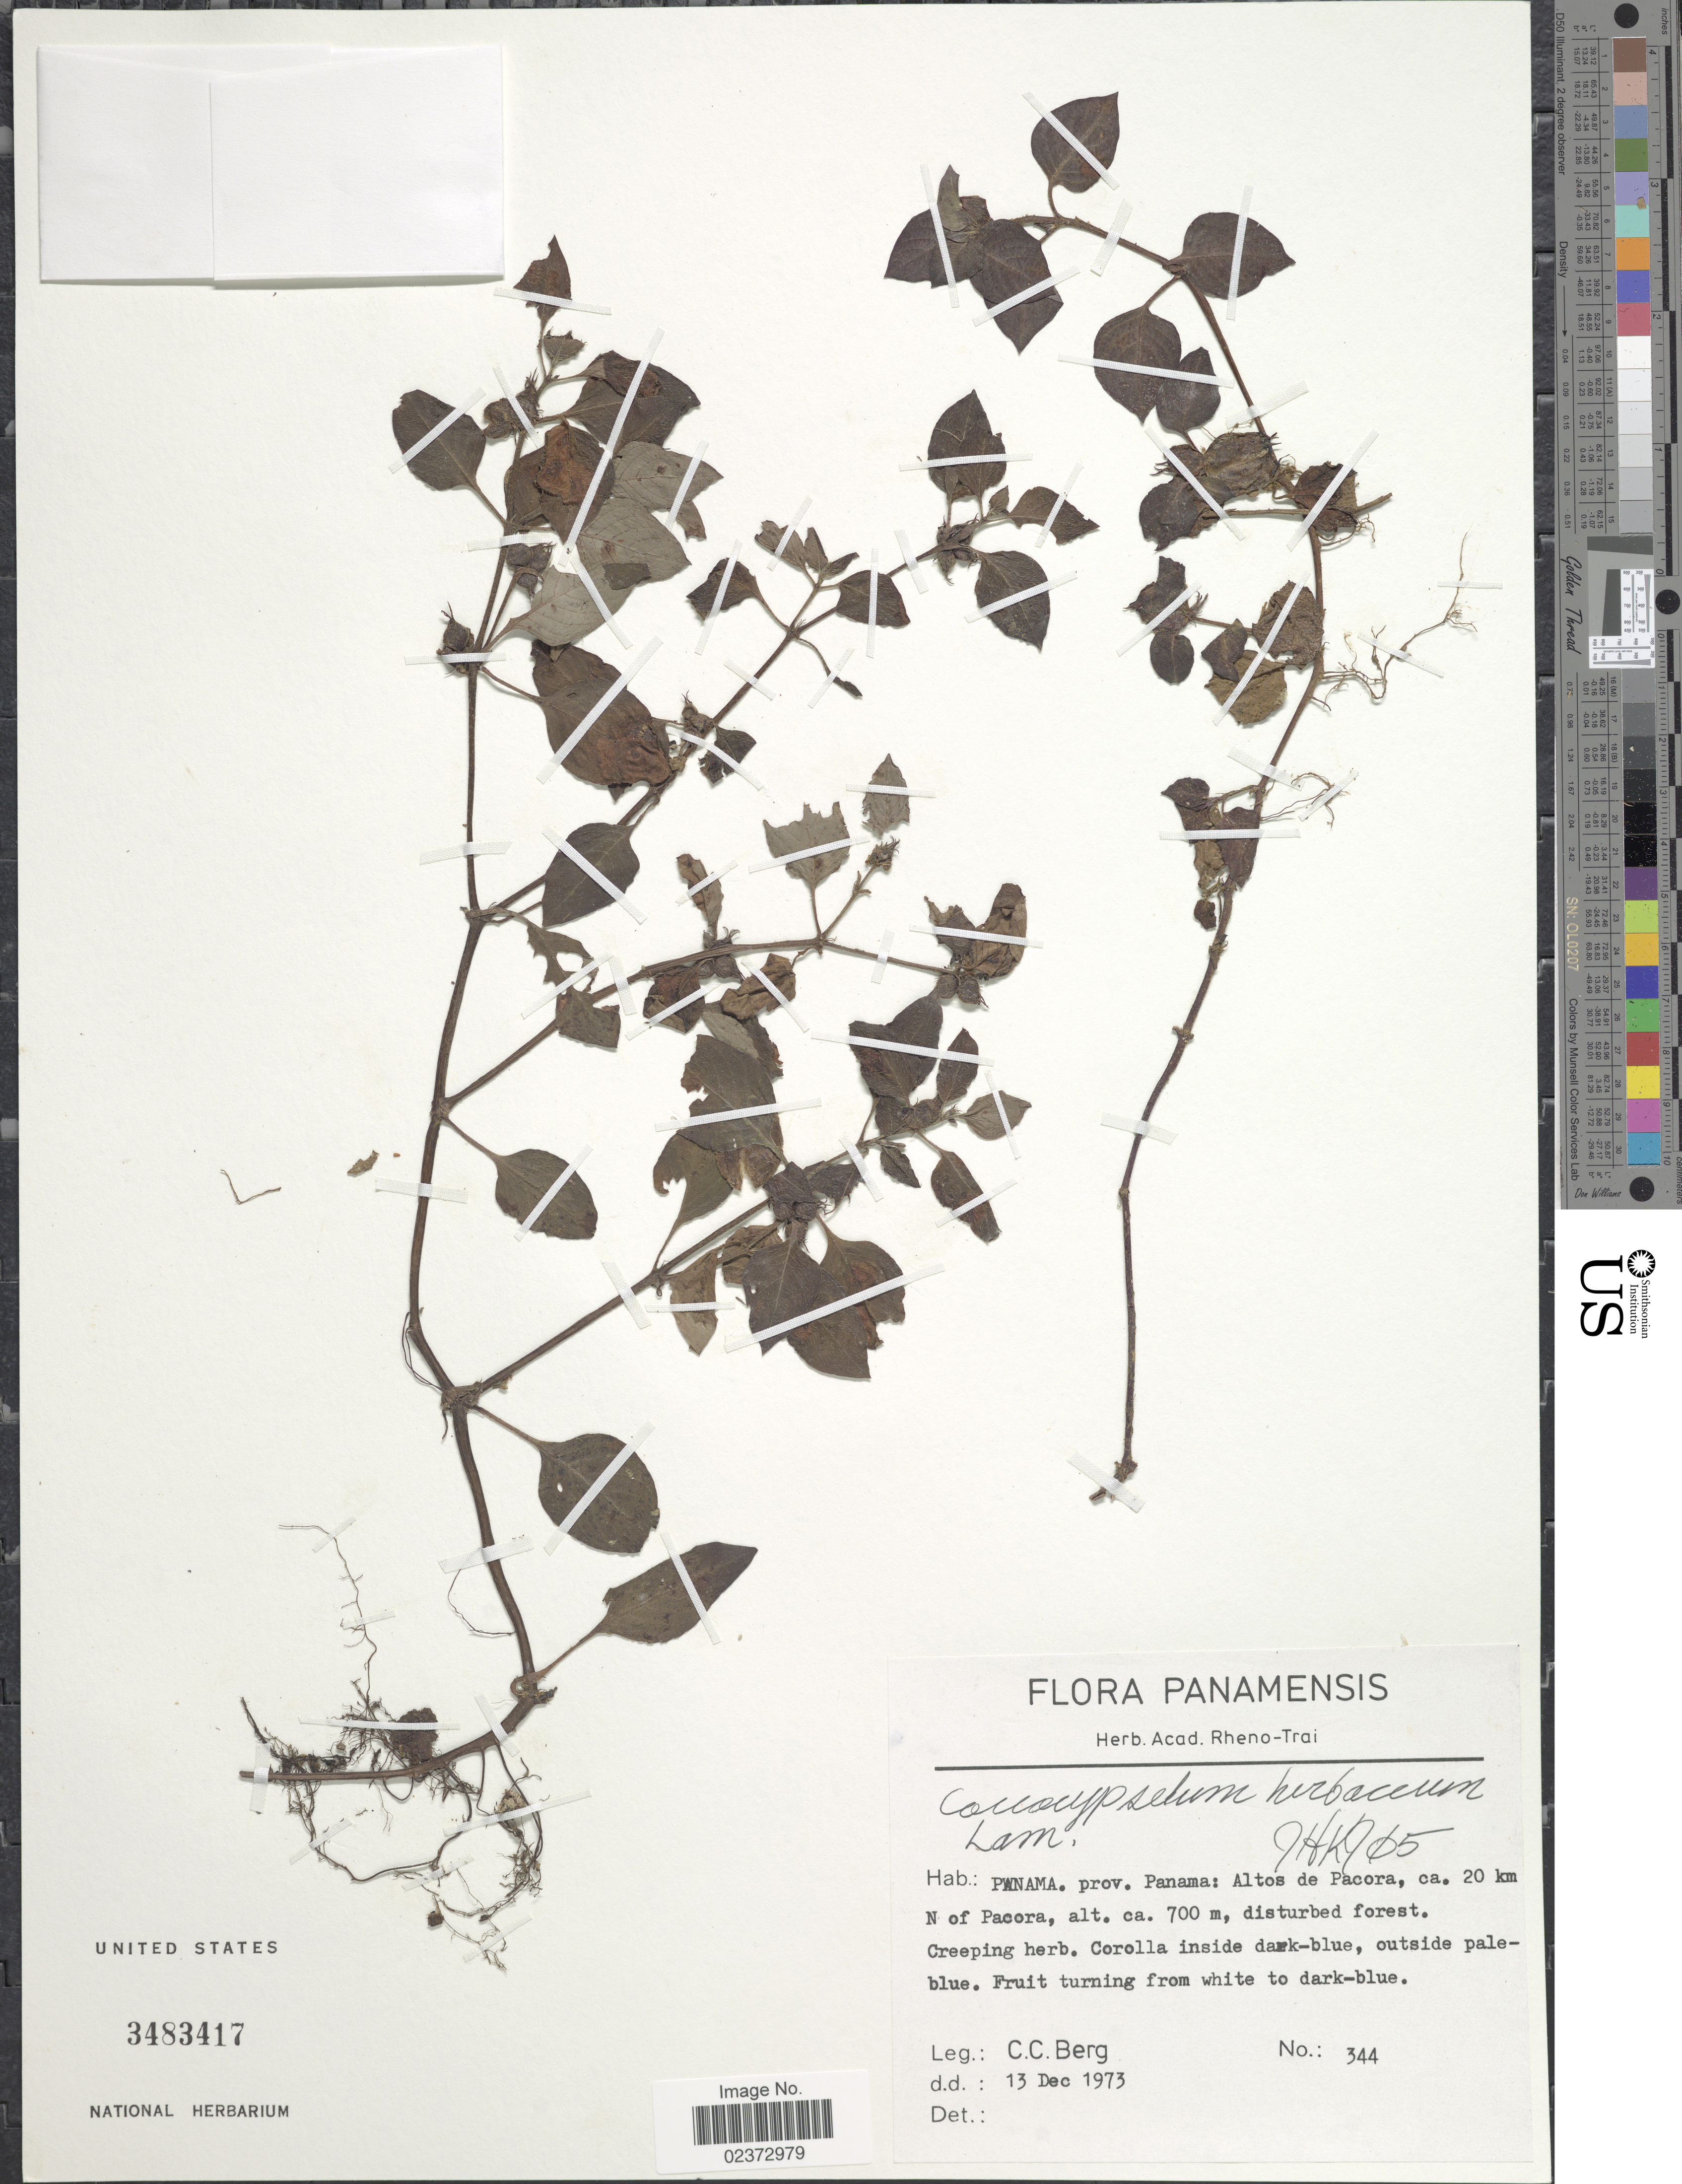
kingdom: Plantae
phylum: Tracheophyta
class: Magnoliopsida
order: Gentianales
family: Rubiaceae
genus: Coccocypselum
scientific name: Coccocypselum herbaceum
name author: Aubl.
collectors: C. C. Berg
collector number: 344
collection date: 1973-12-13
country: Panama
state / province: Panama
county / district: Panamá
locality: Altos de Pacora, 20 km N of Pacora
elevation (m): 700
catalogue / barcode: US 3483417